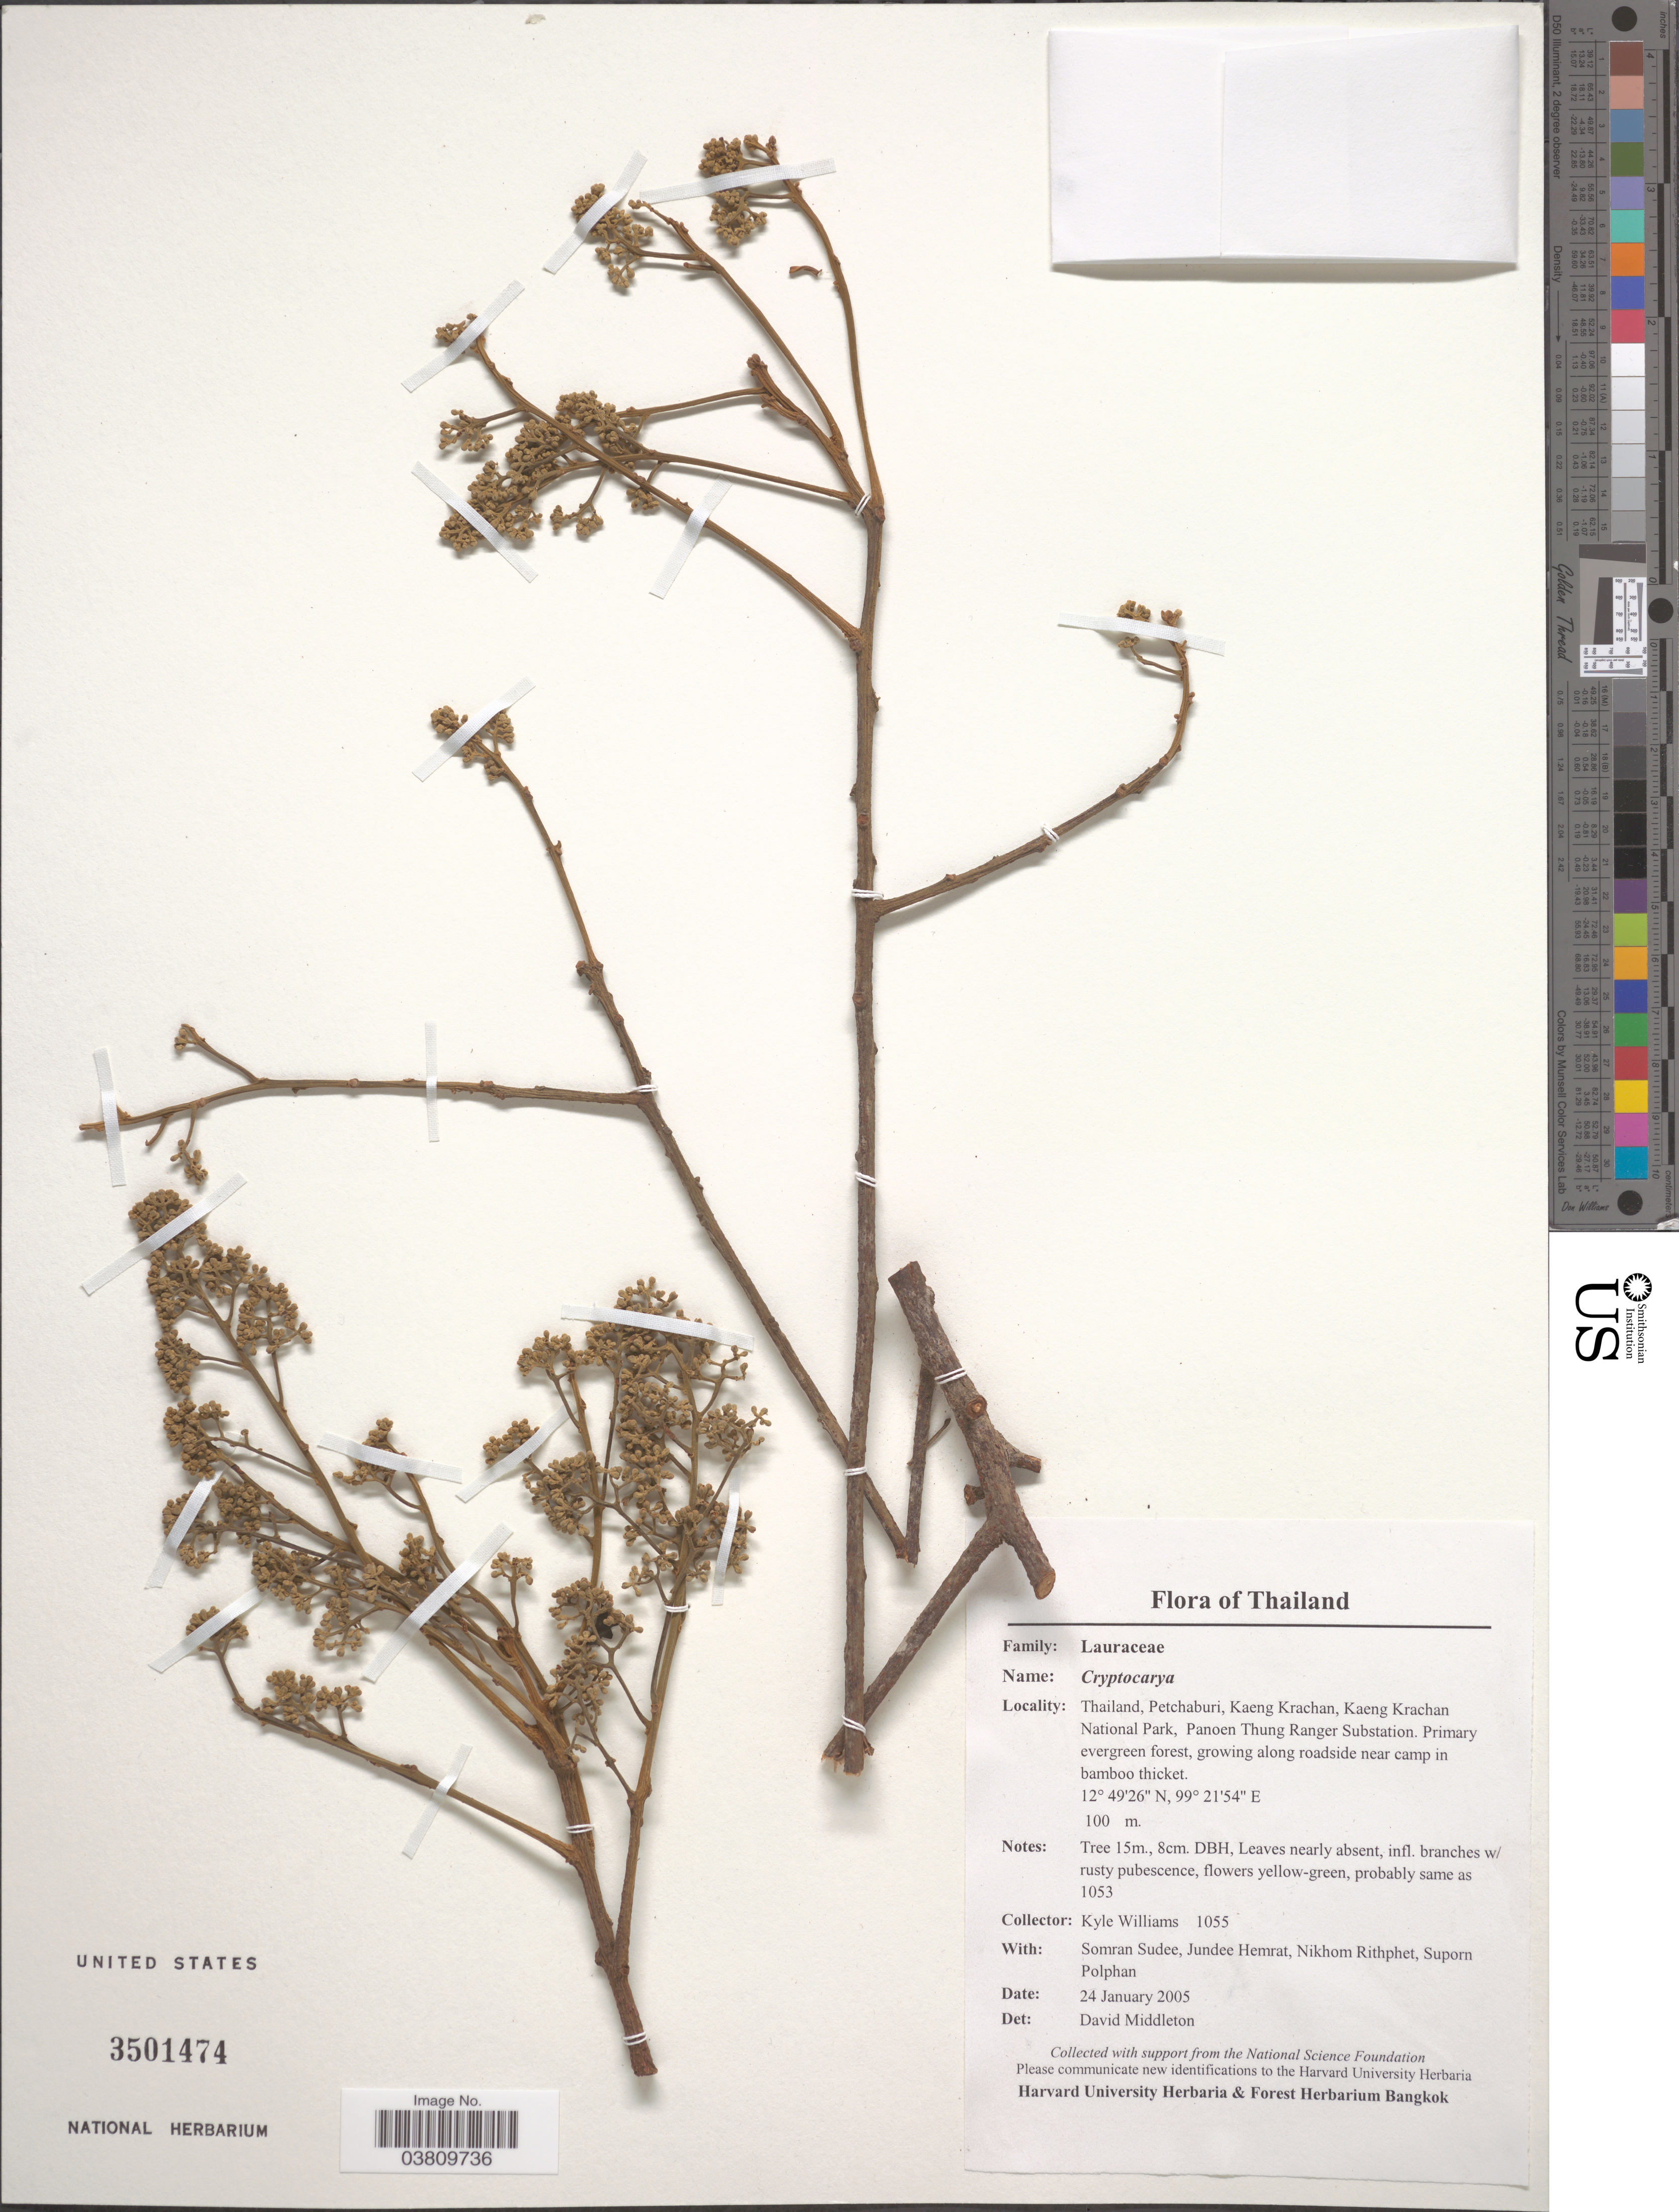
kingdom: Plantae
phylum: Tracheophyta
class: Magnoliopsida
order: Laurales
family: Lauraceae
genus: Cryptocarya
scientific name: Cryptocarya sp.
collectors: K. J. Williams, S. Sudee, J. Hemrat, N. Rithphet & S. Polphan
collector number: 1055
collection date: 2005-01-24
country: Thailand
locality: Petchaburi, Kaeng Krachan, Kaeng Krachan National Park, Panoen Thung Ranger Substation.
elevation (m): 100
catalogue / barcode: US 3501474